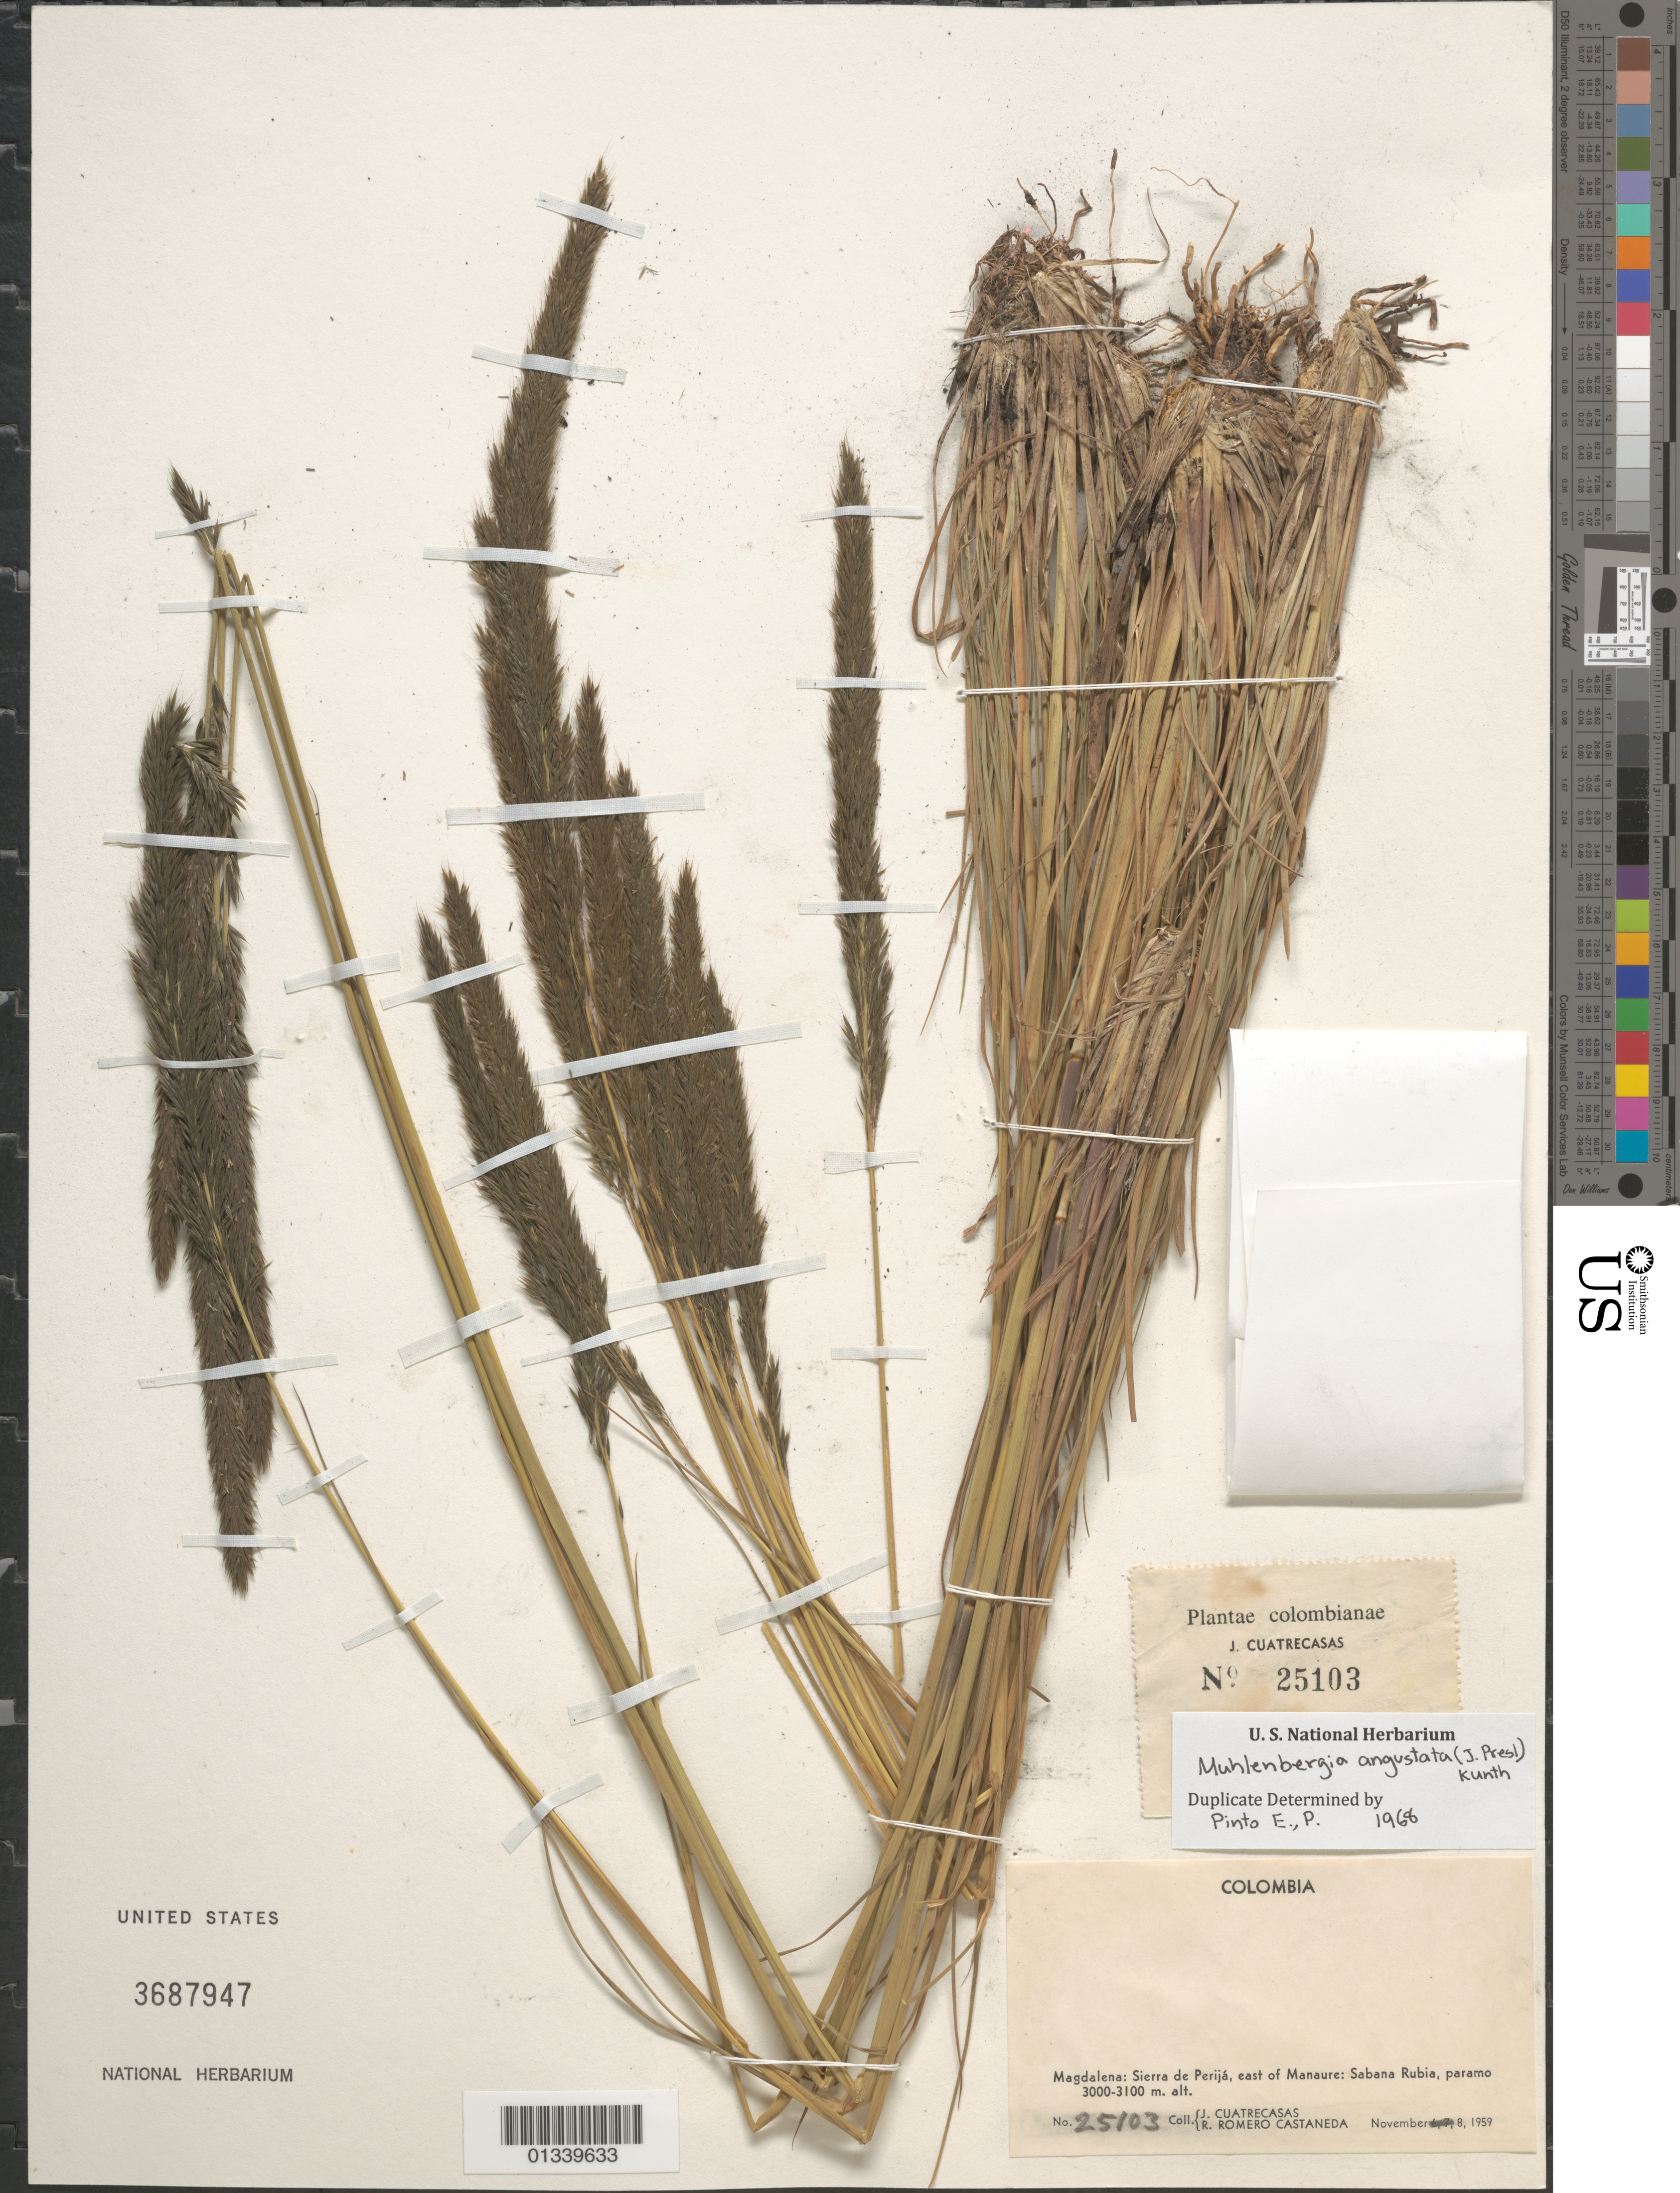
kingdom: Plantae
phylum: Tracheophyta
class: Liliopsida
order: Poales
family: Poaceae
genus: Muhlenbergia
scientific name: Muhlenbergia angustata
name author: (J. Presl) Kunth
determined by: Pinto, G.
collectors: J. Cuatrecasas & R. Romero Castañeda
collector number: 25103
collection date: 1959-11-08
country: Colombia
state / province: Magdalena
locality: Sierra de Perija, east of Manaure: Sabana Rubia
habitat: Paramo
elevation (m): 3000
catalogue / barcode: US 3687947